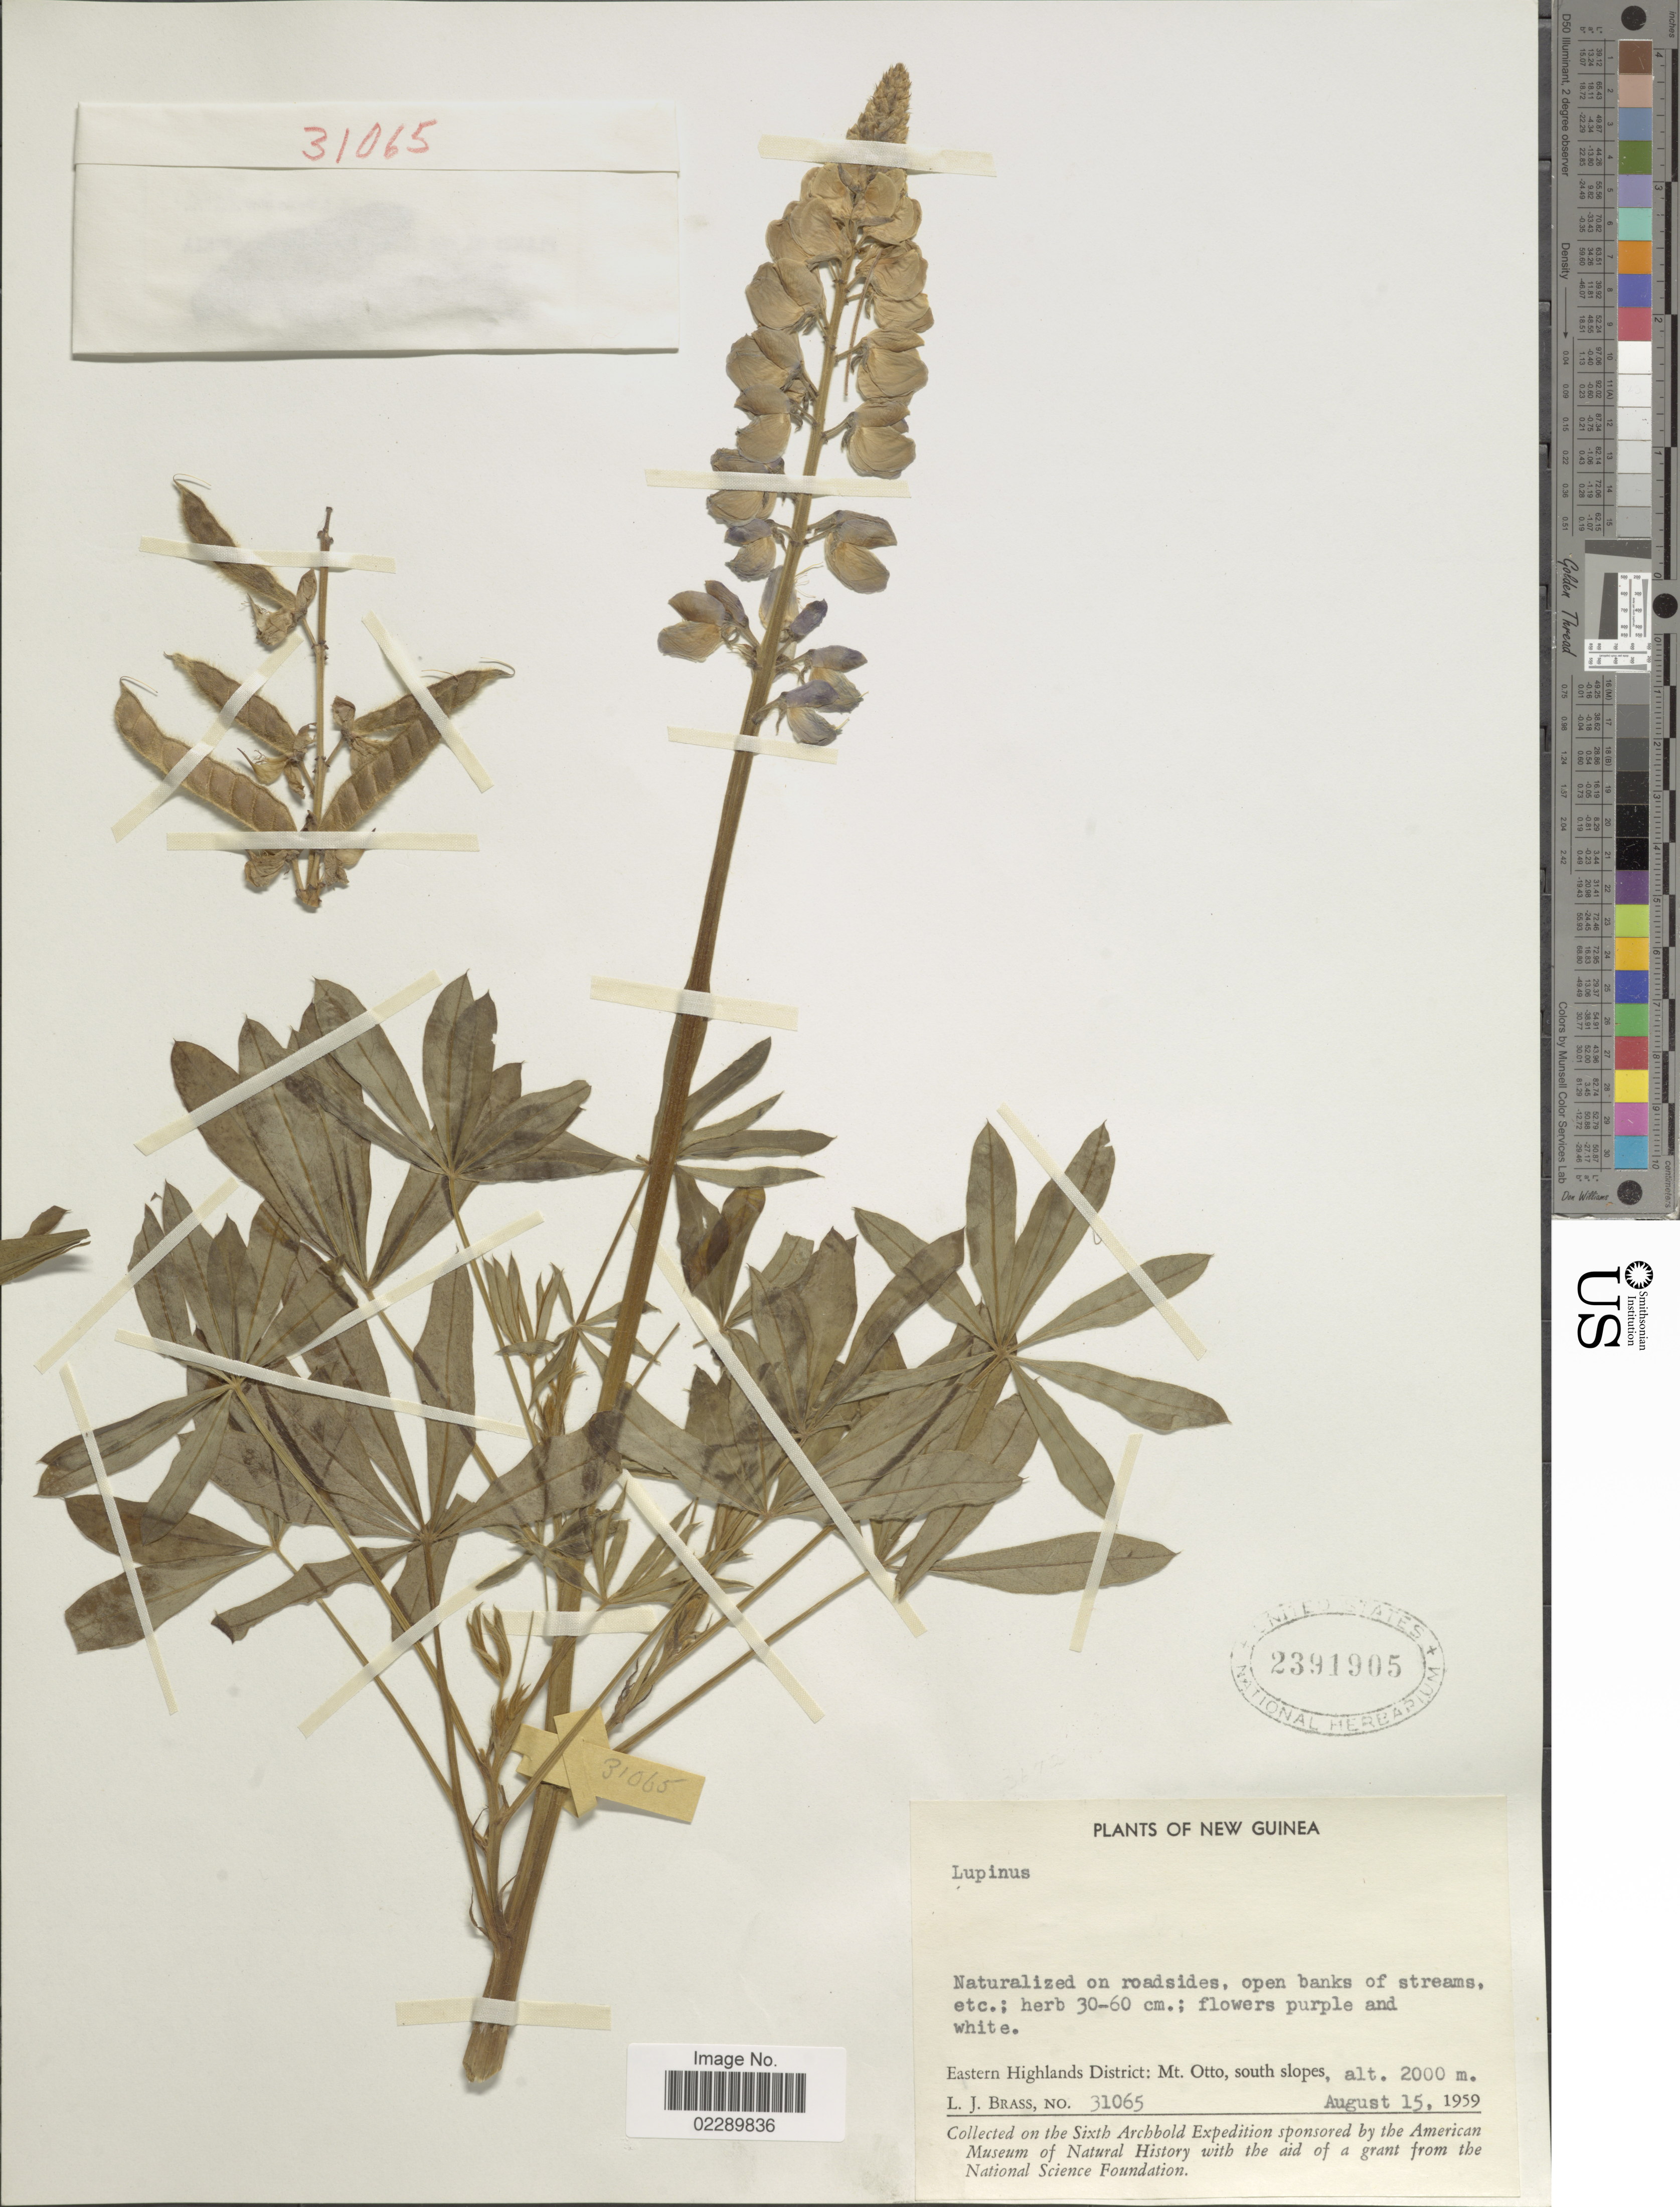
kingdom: Plantae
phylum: Tracheophyta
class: Magnoliopsida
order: Fabales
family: Fabaceae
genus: Lupinus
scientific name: Lupinus sp.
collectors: L. J. Brass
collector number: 31065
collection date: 1959-08-15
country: Papua New Guinea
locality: New Guinea. Eastern Highlands District: Mt. Otto, south slopes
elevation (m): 2000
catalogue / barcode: US 2391905